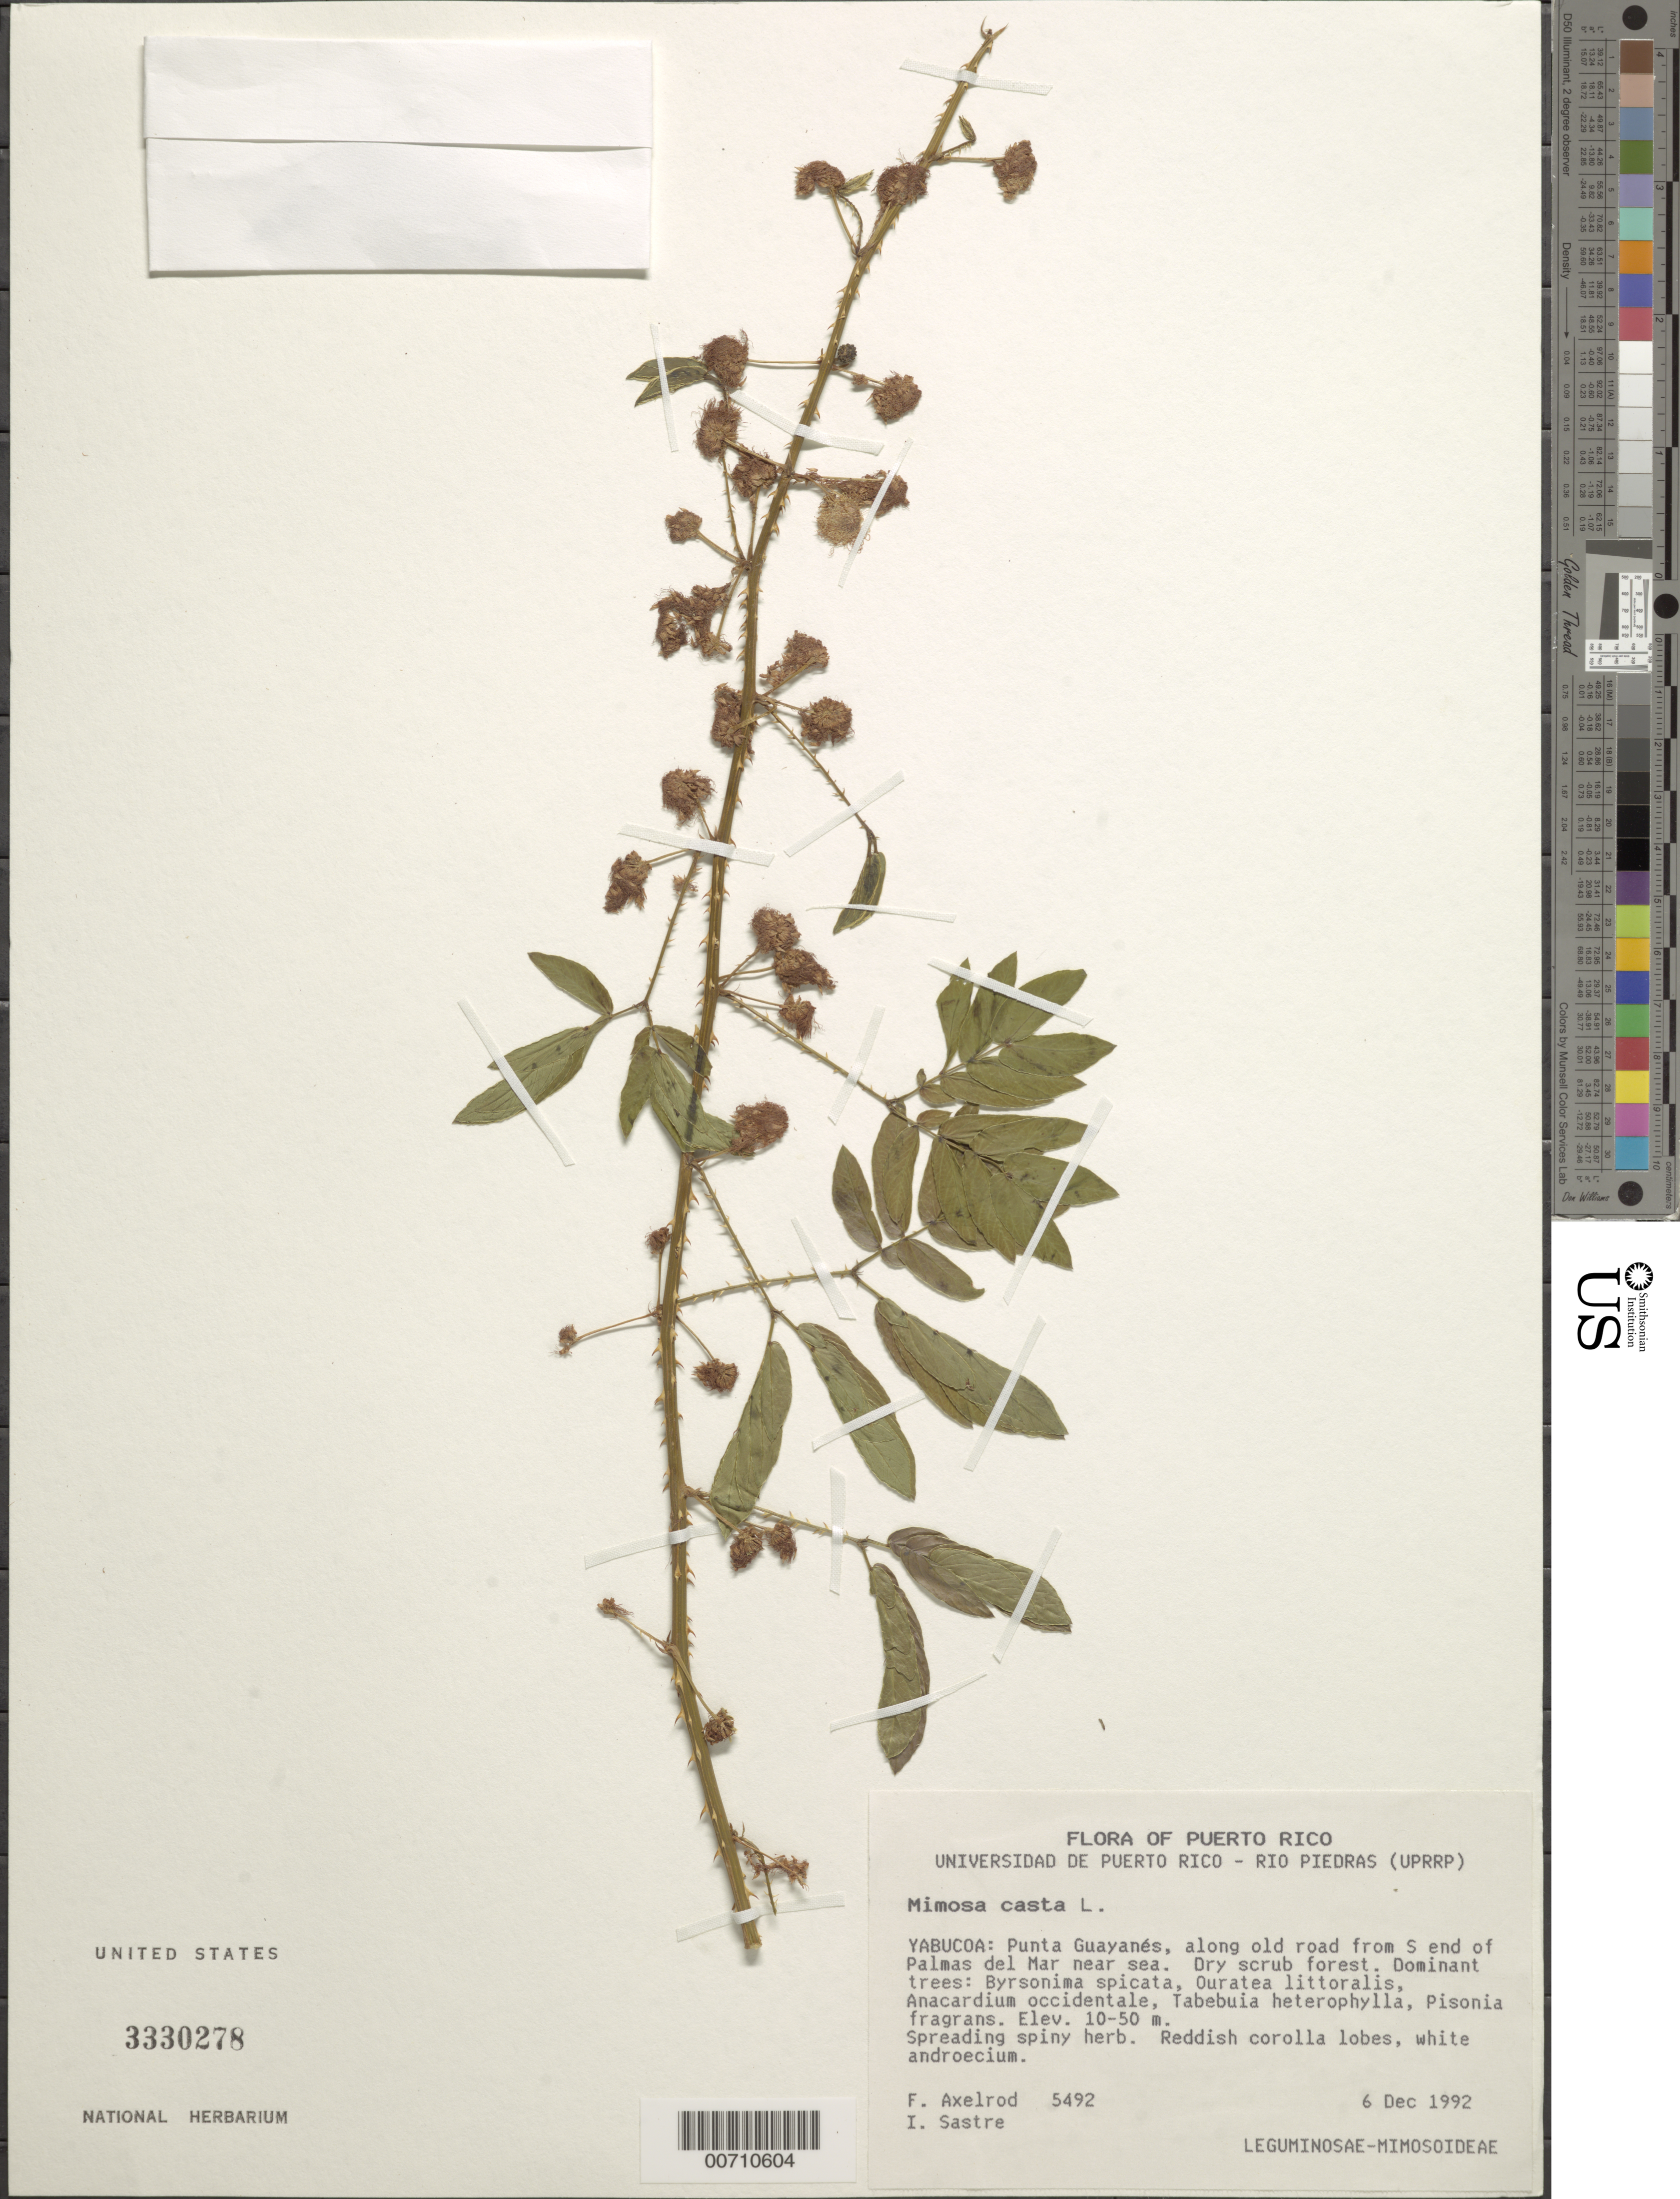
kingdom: Plantae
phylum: Tracheophyta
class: Magnoliopsida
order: Fabales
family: Fabaceae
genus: Mimosa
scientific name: Mimosa casta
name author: L.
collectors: F. S. Axelrod & I. Sastre-de Jesús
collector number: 5492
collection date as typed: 06 Dec 1992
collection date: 1992-12-06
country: Puerto Rico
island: Greater Antilles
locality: Yabucoa: Punta Guayanes, along old Rd. from S end of Palmas del Mar near sea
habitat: Dry scrub forest; Dominant trees: Byrsonima spicata, Ouratea littoralis, Anacardium occidentale, Tabebuia heterophylla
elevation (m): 10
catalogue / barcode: US 3330278